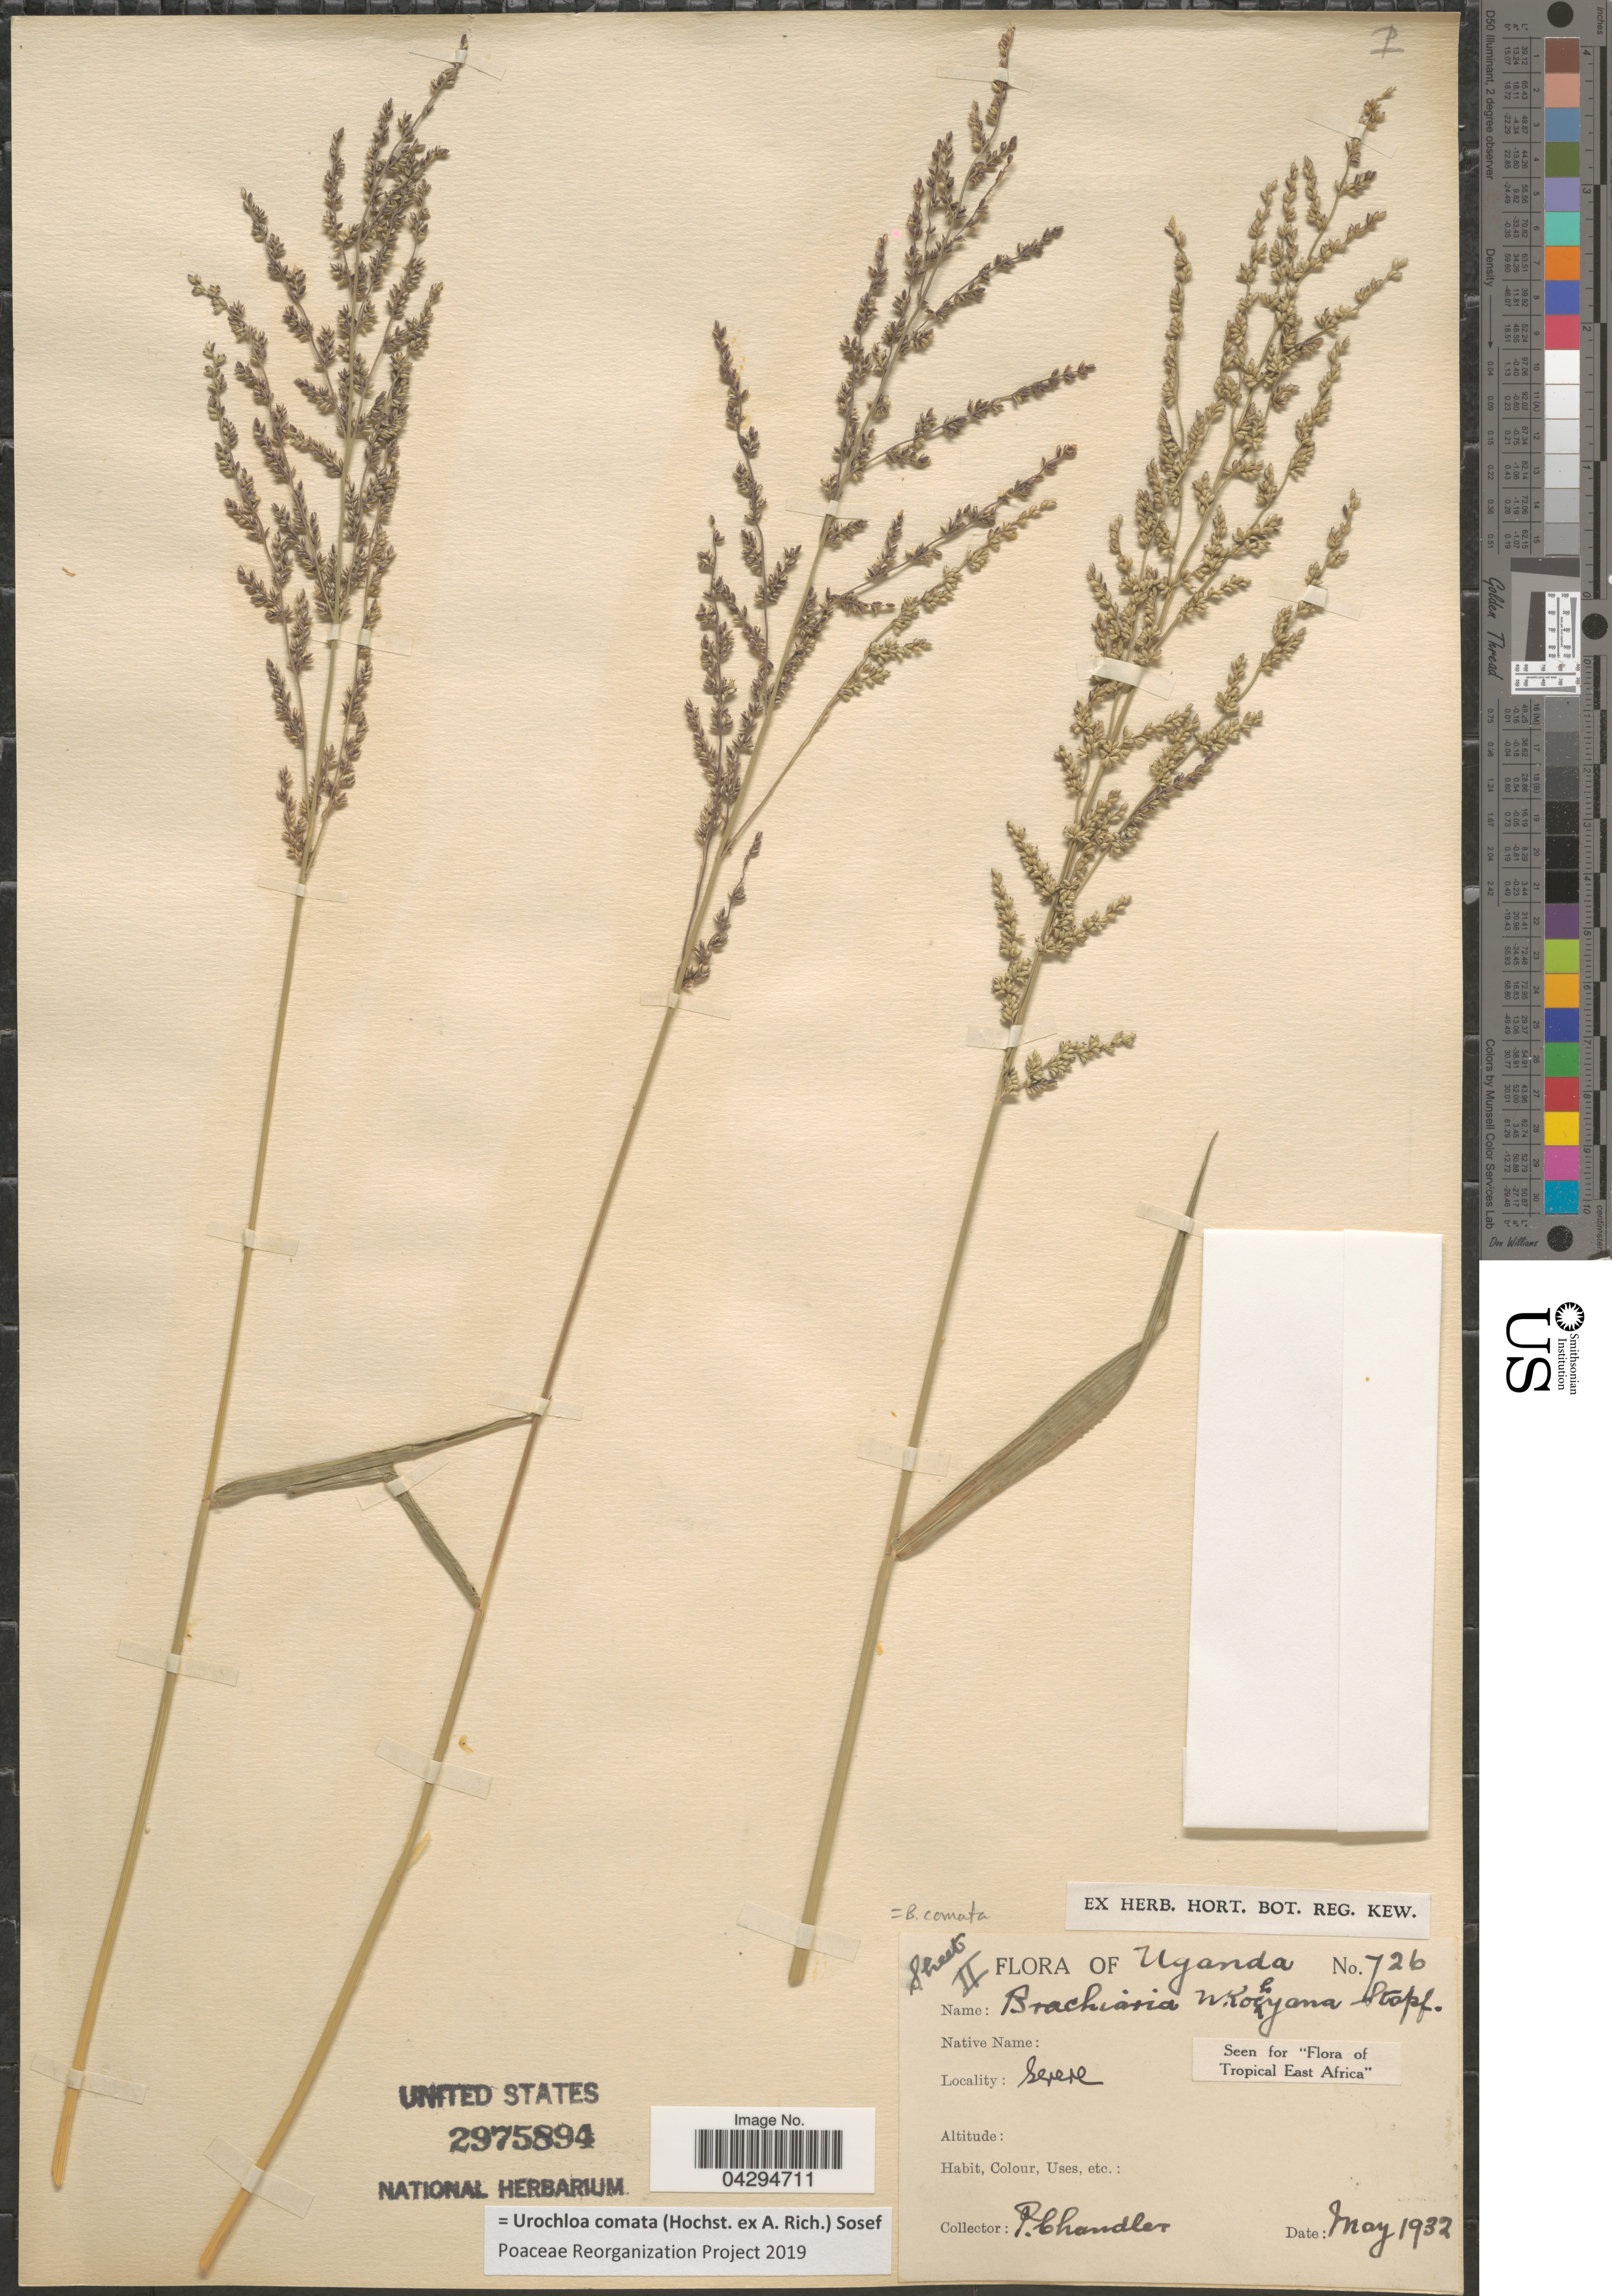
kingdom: Plantae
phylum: Tracheophyta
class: Liliopsida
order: Poales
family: Poaceae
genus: Urochloa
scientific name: Urochloa comata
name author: (Hochst. ex A. Rich.) Sosef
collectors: P. Chandler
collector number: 726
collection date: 1932-05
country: Uganda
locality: Serere.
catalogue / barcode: US 2975894